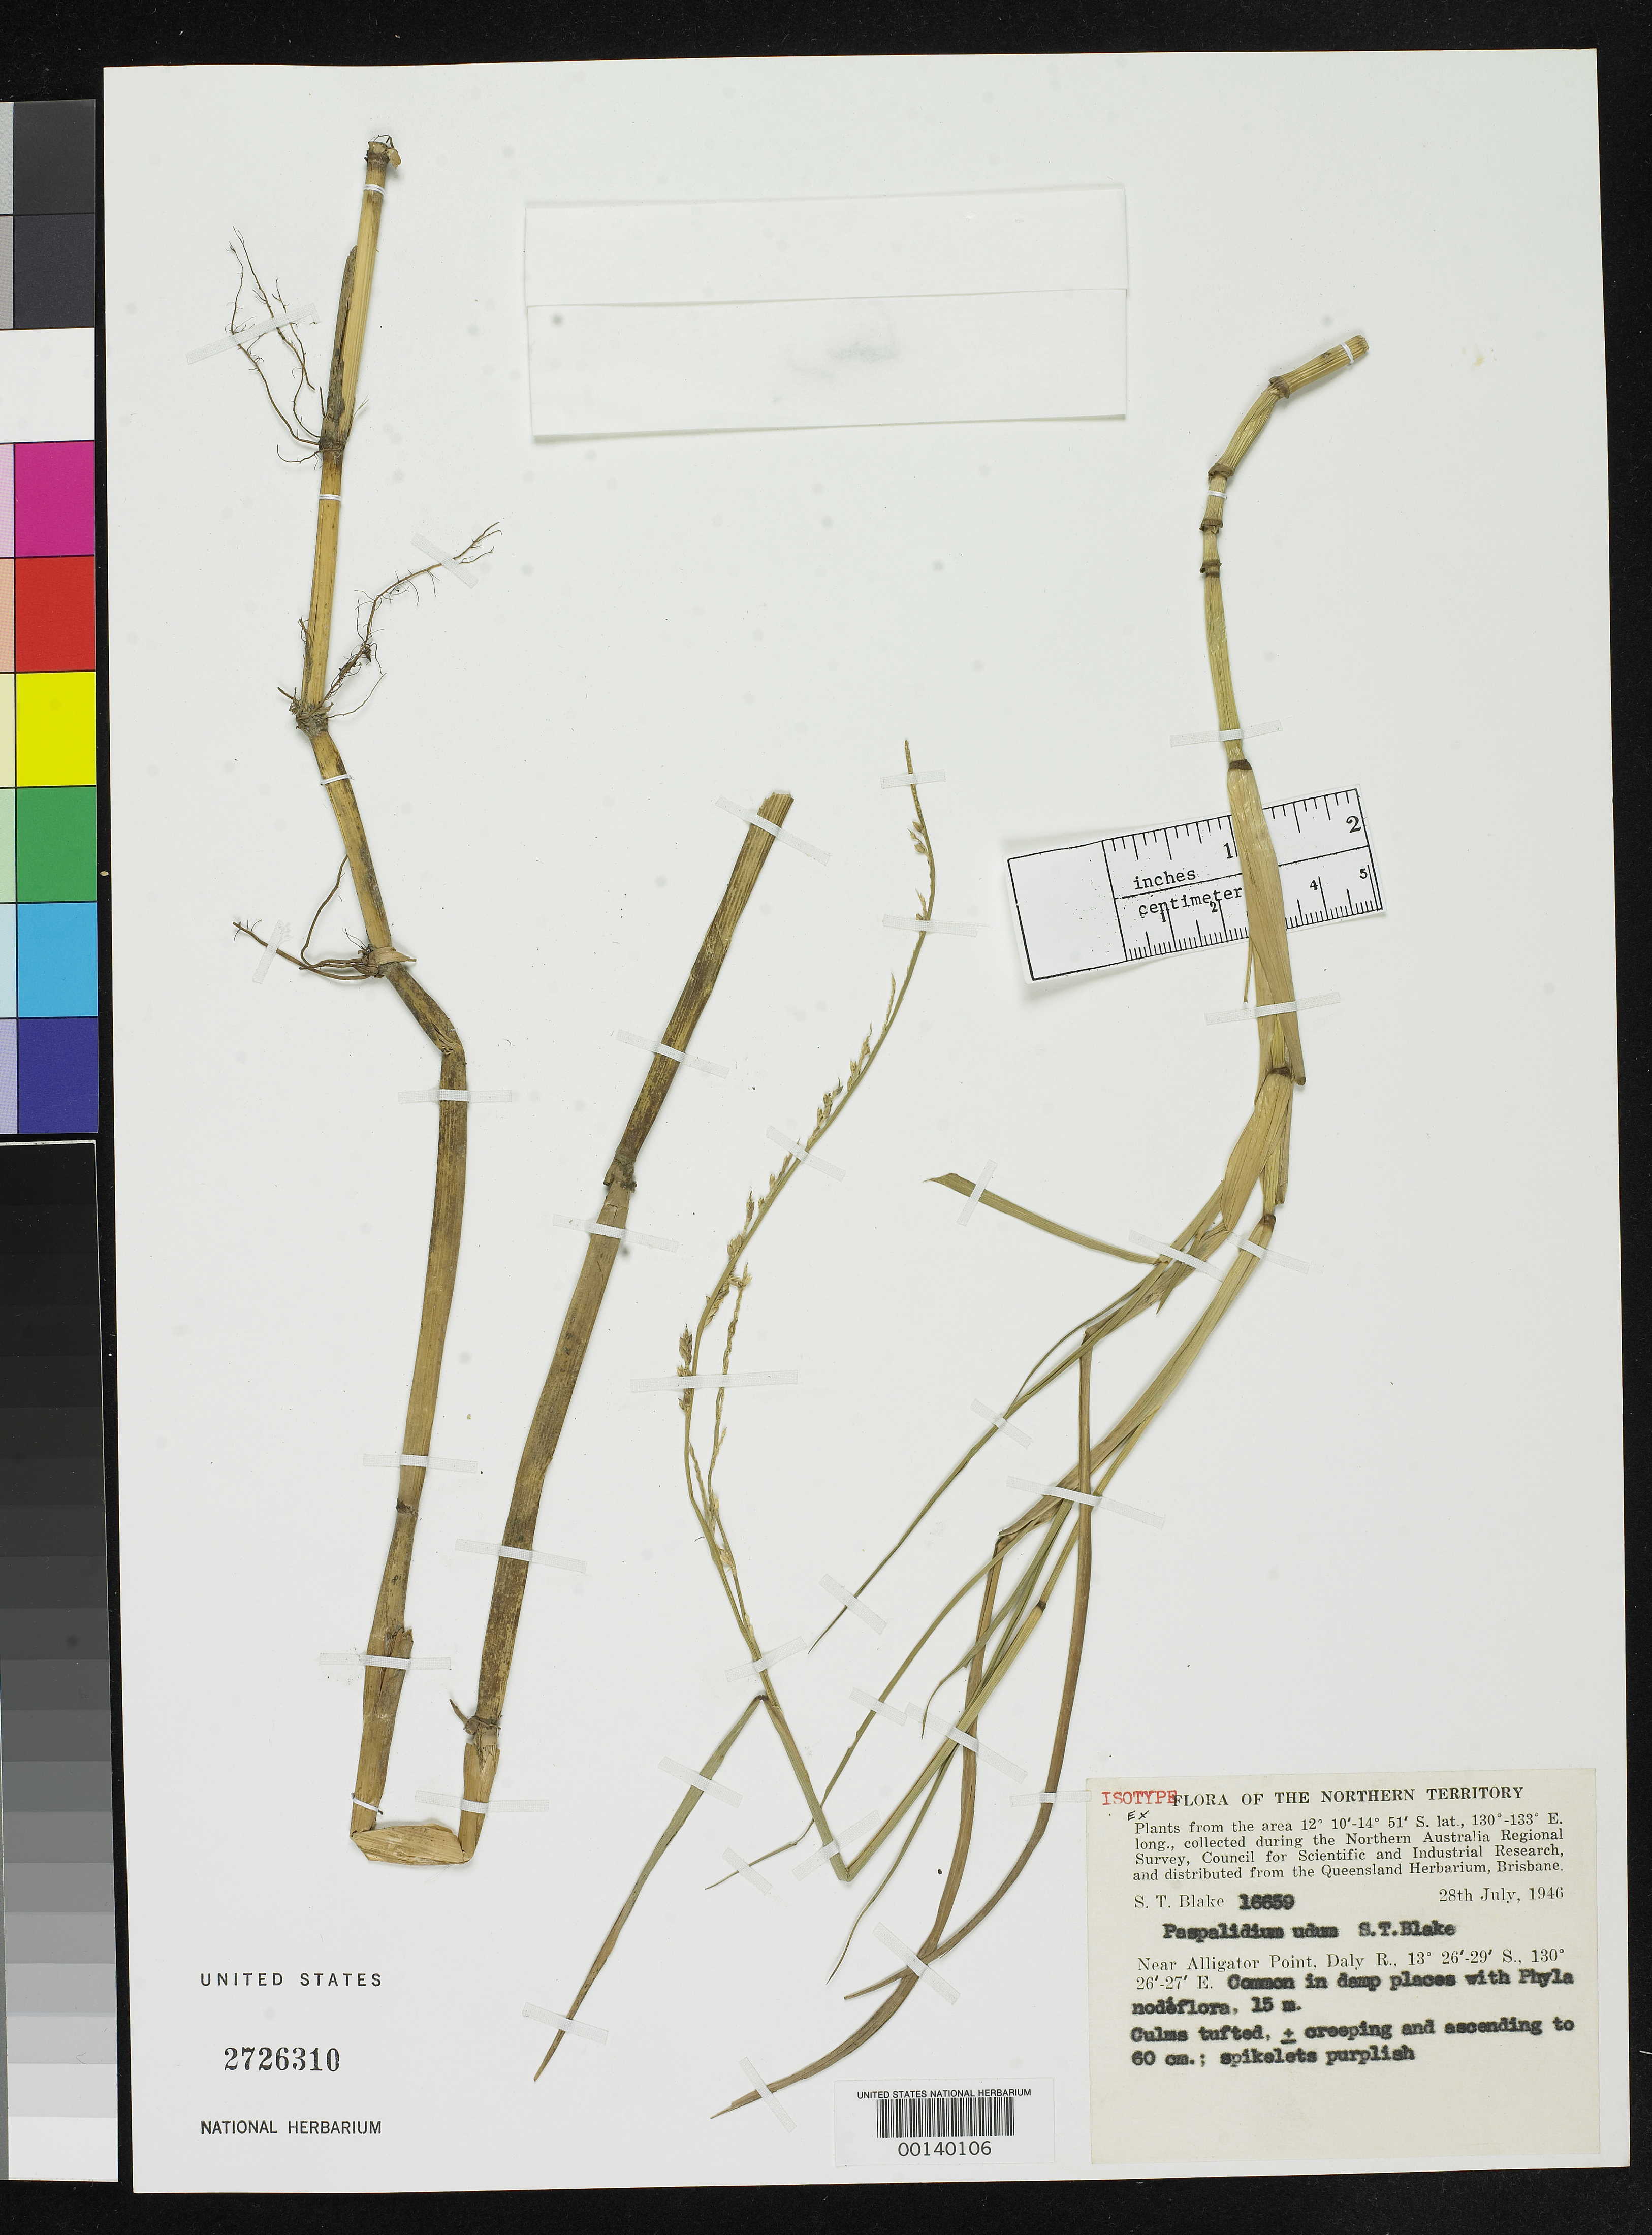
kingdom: Plantae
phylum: Tracheophyta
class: Liliopsida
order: Poales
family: Poaceae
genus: Paspalidium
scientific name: Paspalidium udum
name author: S.T. Blake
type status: Isotype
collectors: S. T. Blake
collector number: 16659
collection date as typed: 28 Jul 1946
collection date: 1946-07-28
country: Australia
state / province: Northern Territory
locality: Near Alligator Point.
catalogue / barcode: US 2726310